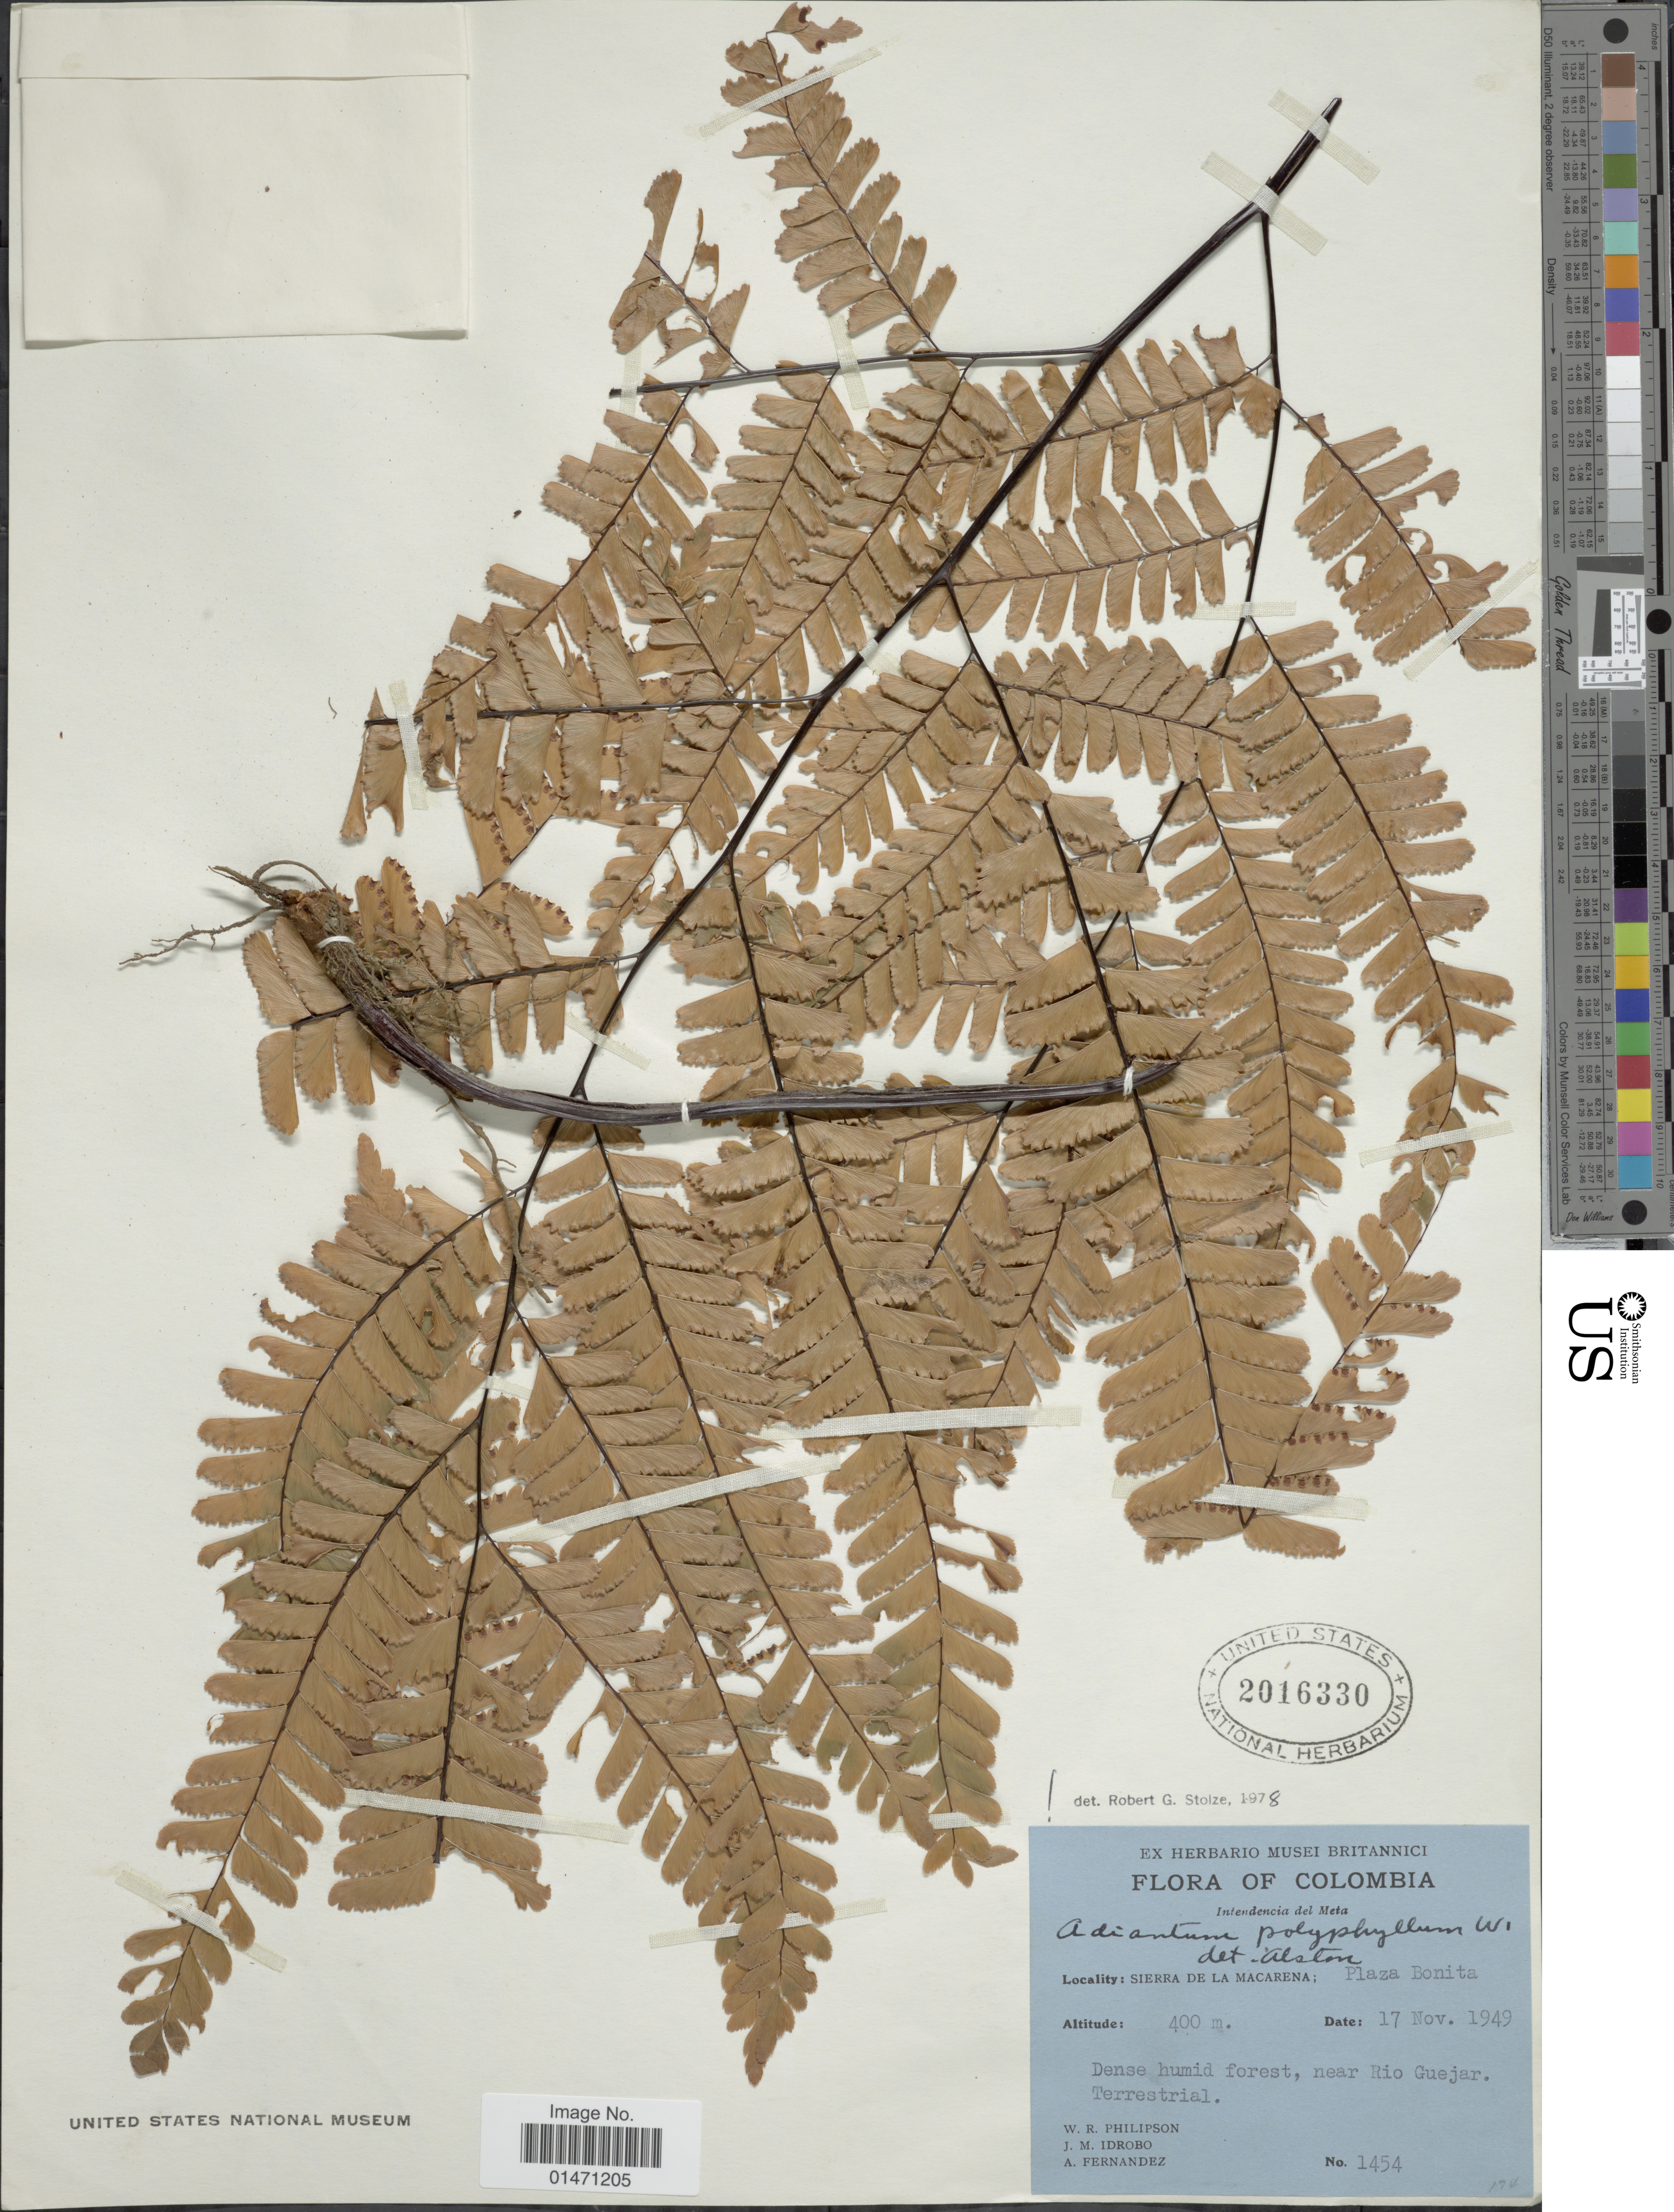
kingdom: Plantae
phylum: Tracheophyta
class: Polypodiopsida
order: Polypodiales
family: Pteridaceae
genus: Adiantum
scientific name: Adiantum polyphyllum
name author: Willd.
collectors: W. R. Philipson, J. M. Idrobo & A. Fernandez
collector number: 1454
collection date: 1949-11-17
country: Colombia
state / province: Meta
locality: Flora of Colombia, Intendencia del Meta, Sierra de la Macarena, Plaza Bonita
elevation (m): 400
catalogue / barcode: US 2016330